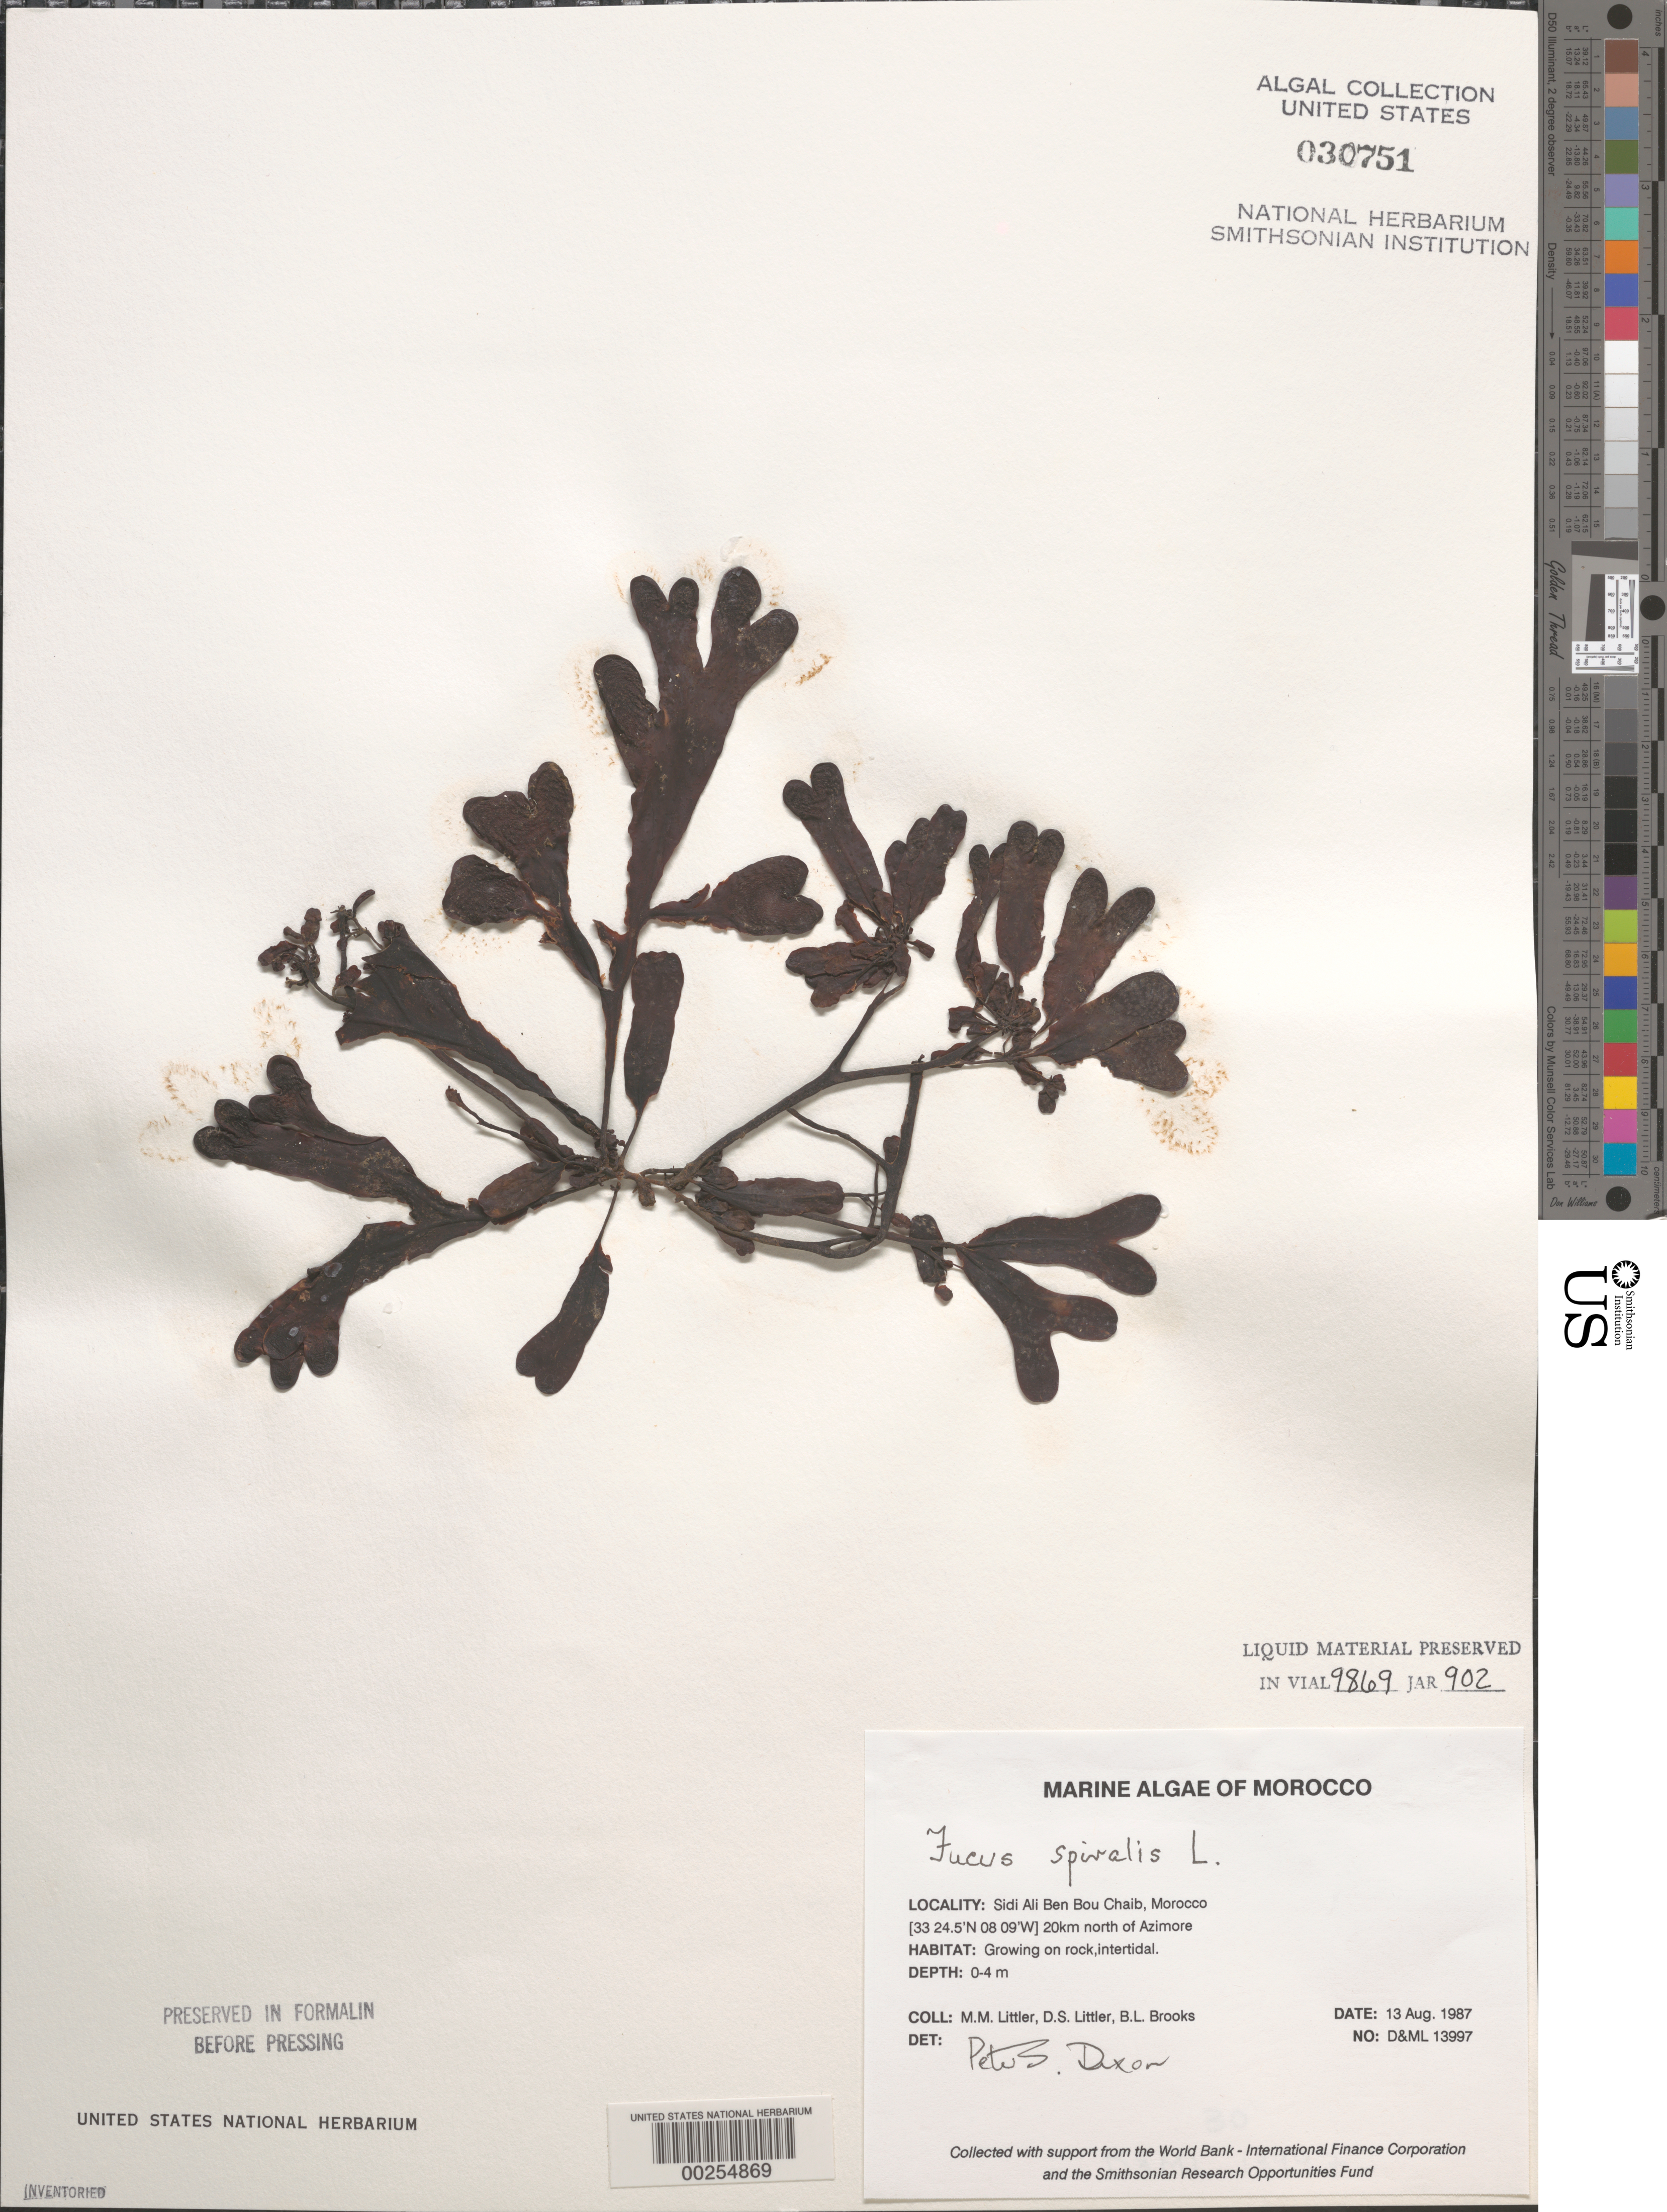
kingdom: Chromista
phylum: Ochrophyta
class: Phaeophyceae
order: Fucales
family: Fucaceae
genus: Fucus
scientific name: Fucus spiralis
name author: L.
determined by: Dixon, P. S.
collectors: M. M. Littler, D. S. Littler & B. Brooks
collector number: D&ML 13997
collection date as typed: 13 Aug 1987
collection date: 1987-08-13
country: Morocco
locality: Sidi Ali Ben Bou Chaib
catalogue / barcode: US 30751